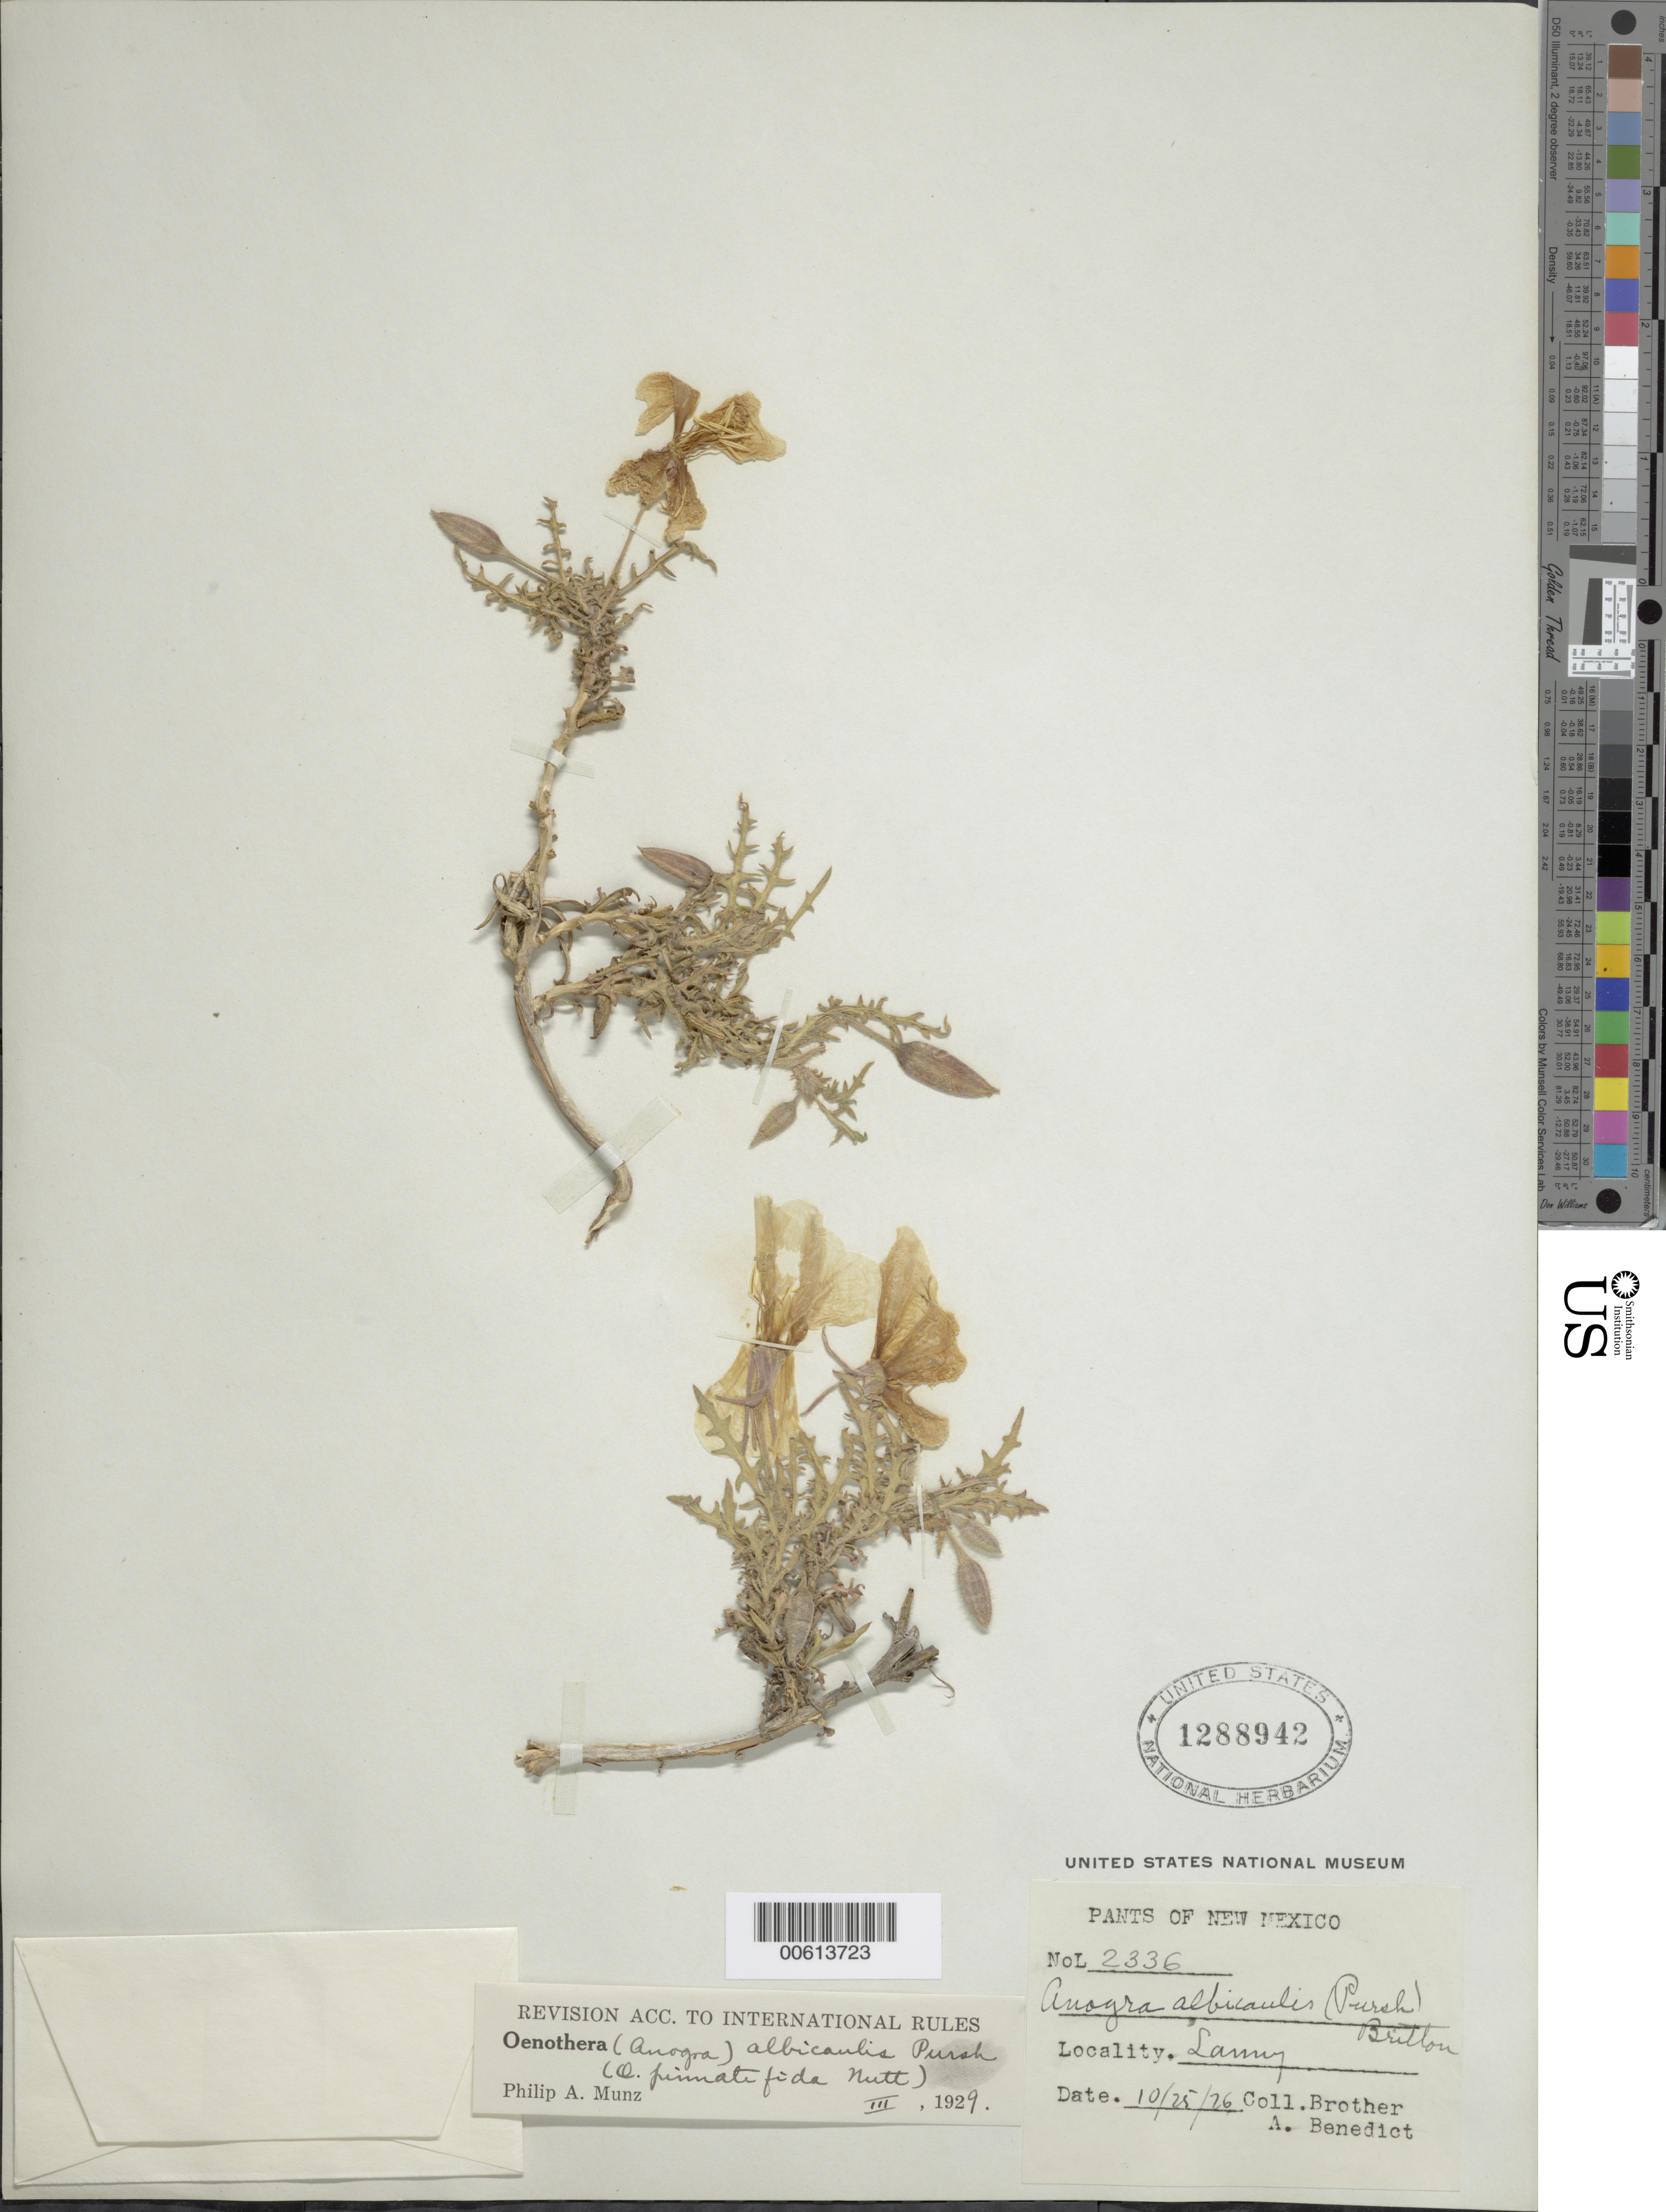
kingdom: Plantae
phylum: Tracheophyta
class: Magnoliopsida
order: Myrtales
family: Onagraceae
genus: Oenothera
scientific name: Oenothera albicaulis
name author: Pursh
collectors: Bro. A. Benedict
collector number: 2336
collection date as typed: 26 Oct 1926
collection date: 1926-10-26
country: United States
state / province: New Mexico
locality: Lamy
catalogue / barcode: US 1288942